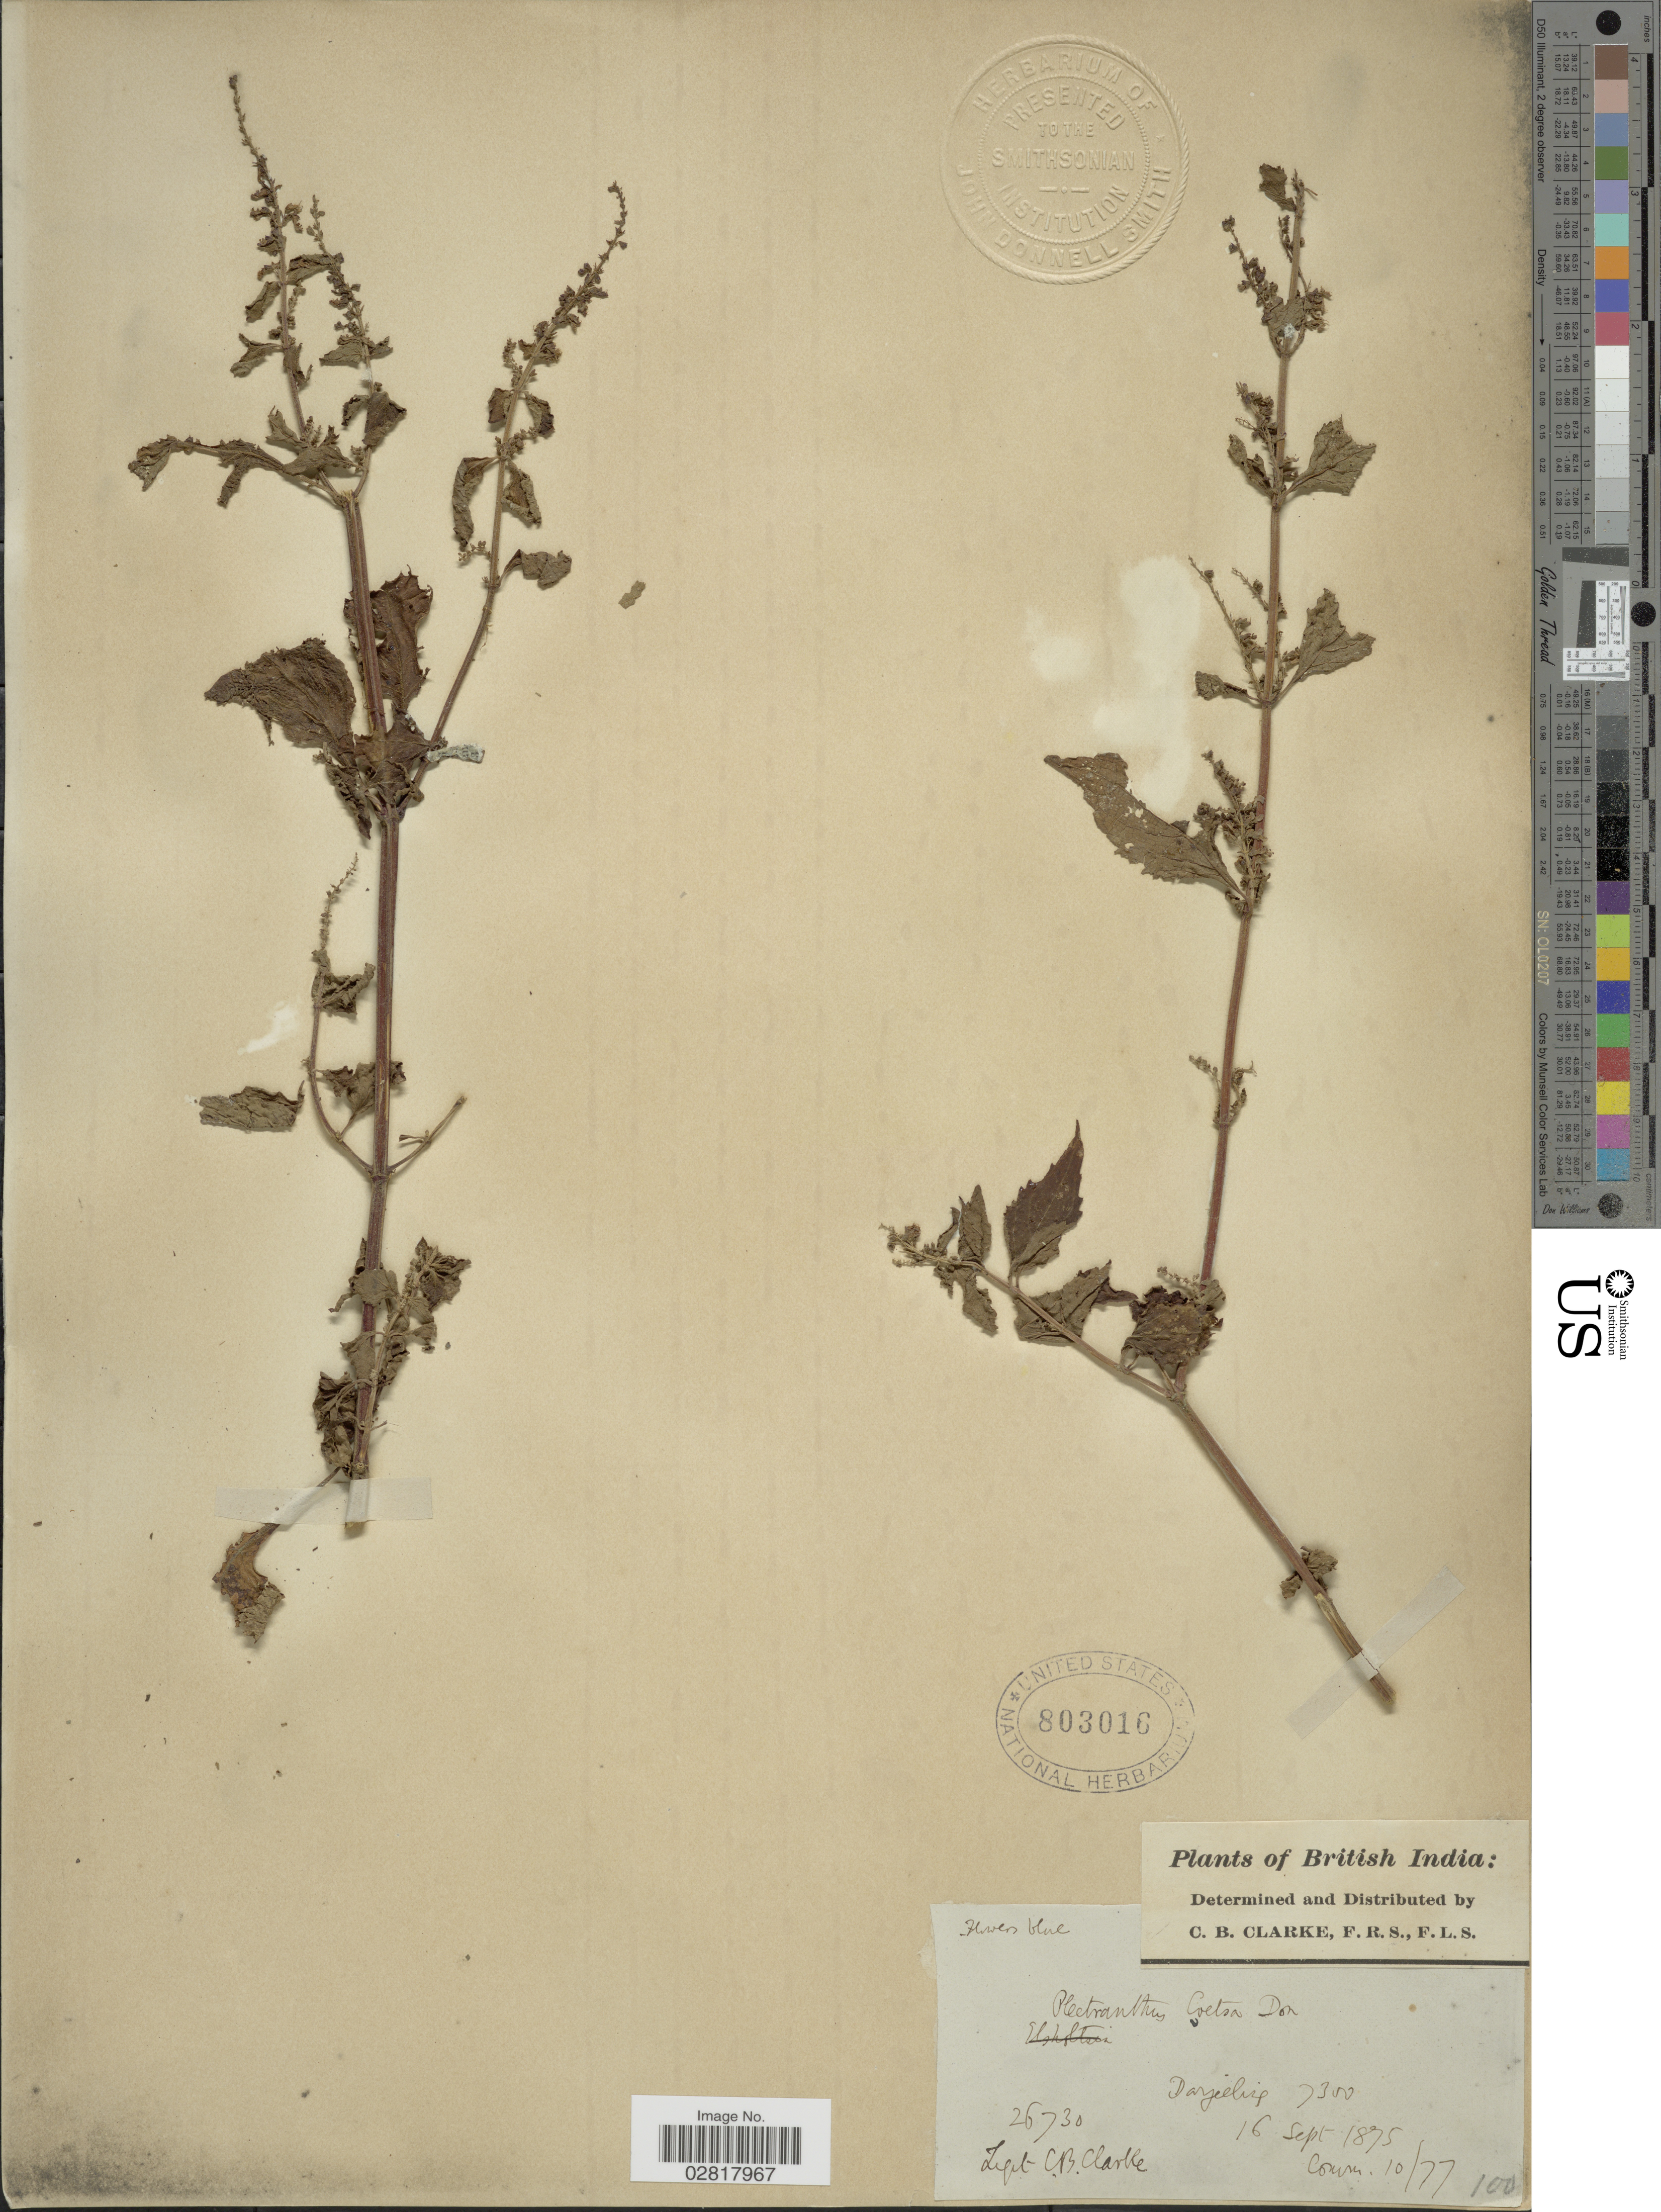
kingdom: Plantae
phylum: Tracheophyta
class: Magnoliopsida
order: Lamiales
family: Lamiaceae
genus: Plectranthus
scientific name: Plectranthus coetsa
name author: Buch.-Ham. ex D. Don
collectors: C. B. Clarke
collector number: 26730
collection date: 1875-09-16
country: India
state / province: West Bengal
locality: British India. Darjeeling.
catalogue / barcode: US 803016